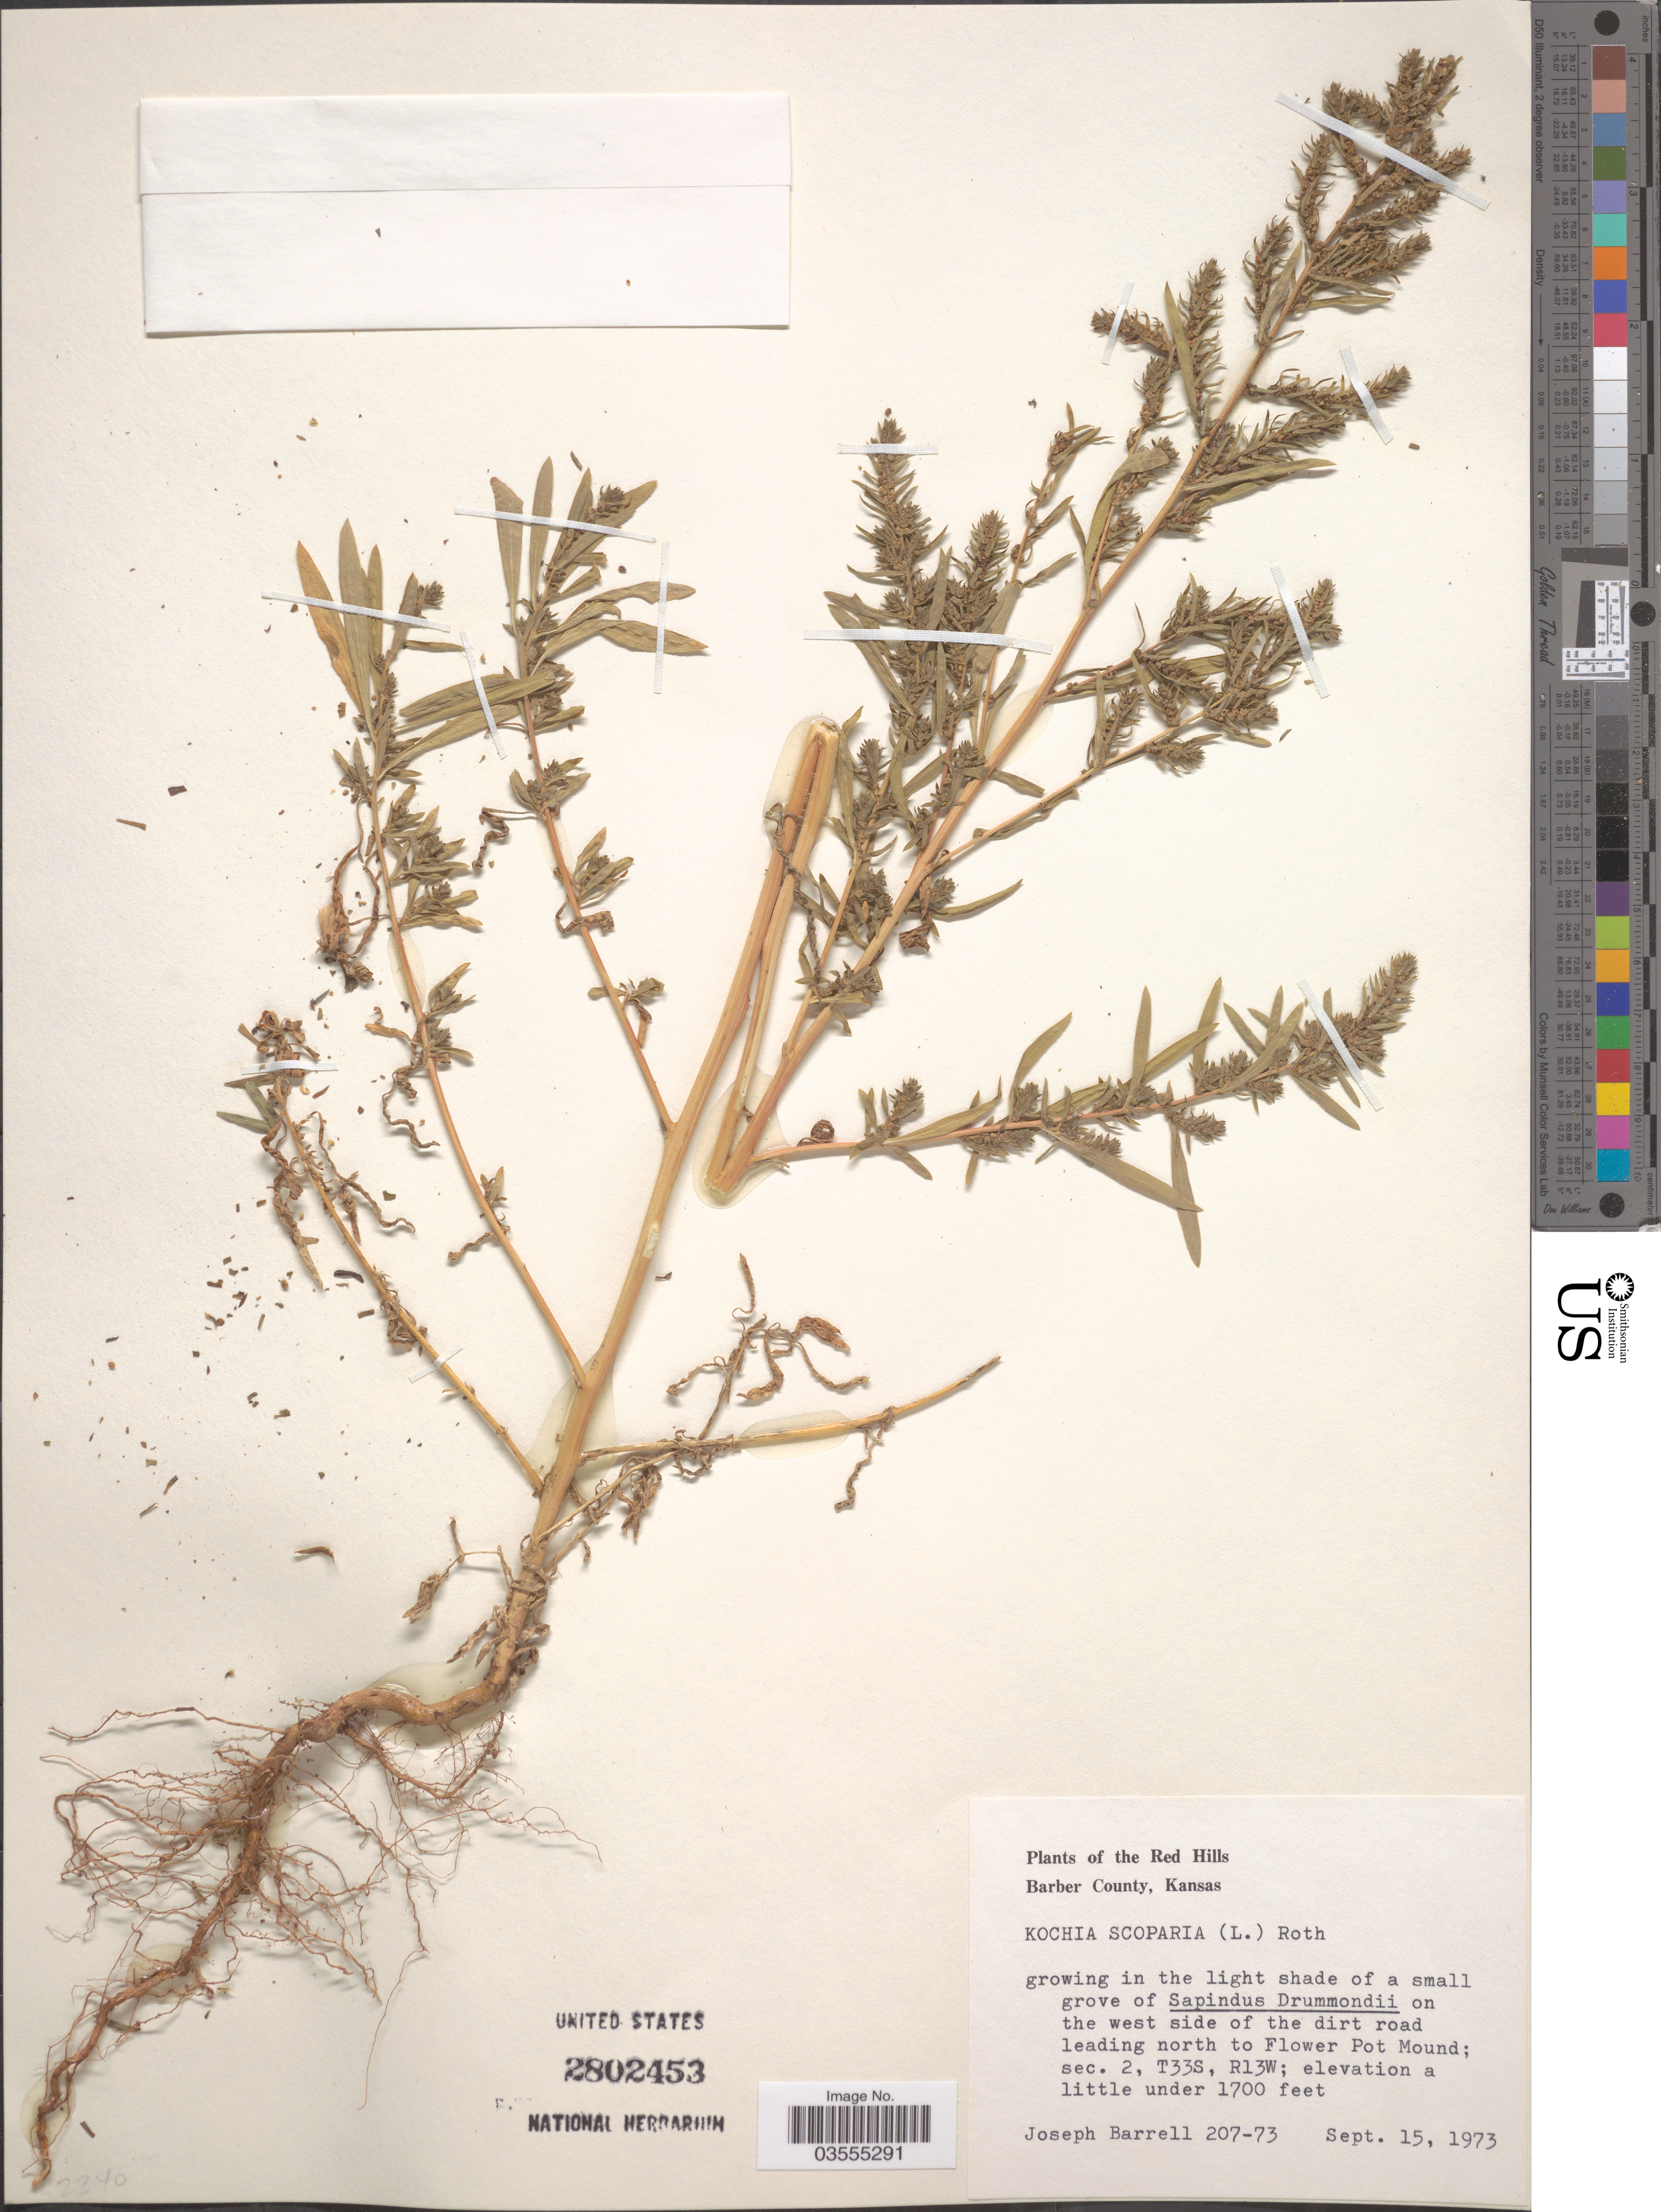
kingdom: Plantae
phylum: Tracheophyta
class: Magnoliopsida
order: Caryophyllales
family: Amaranthaceae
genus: Bassia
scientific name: Bassia scoparia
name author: (L.) Voss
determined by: U.S. National Herbarium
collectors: J. Barrell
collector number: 207-73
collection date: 1973-09-15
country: United States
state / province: Kansas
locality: Red Hills Barber County. The west side of the dirt road leading north to Flower Pot Mound; sec. 2, T33S, R13W.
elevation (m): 518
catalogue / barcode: US 2802453